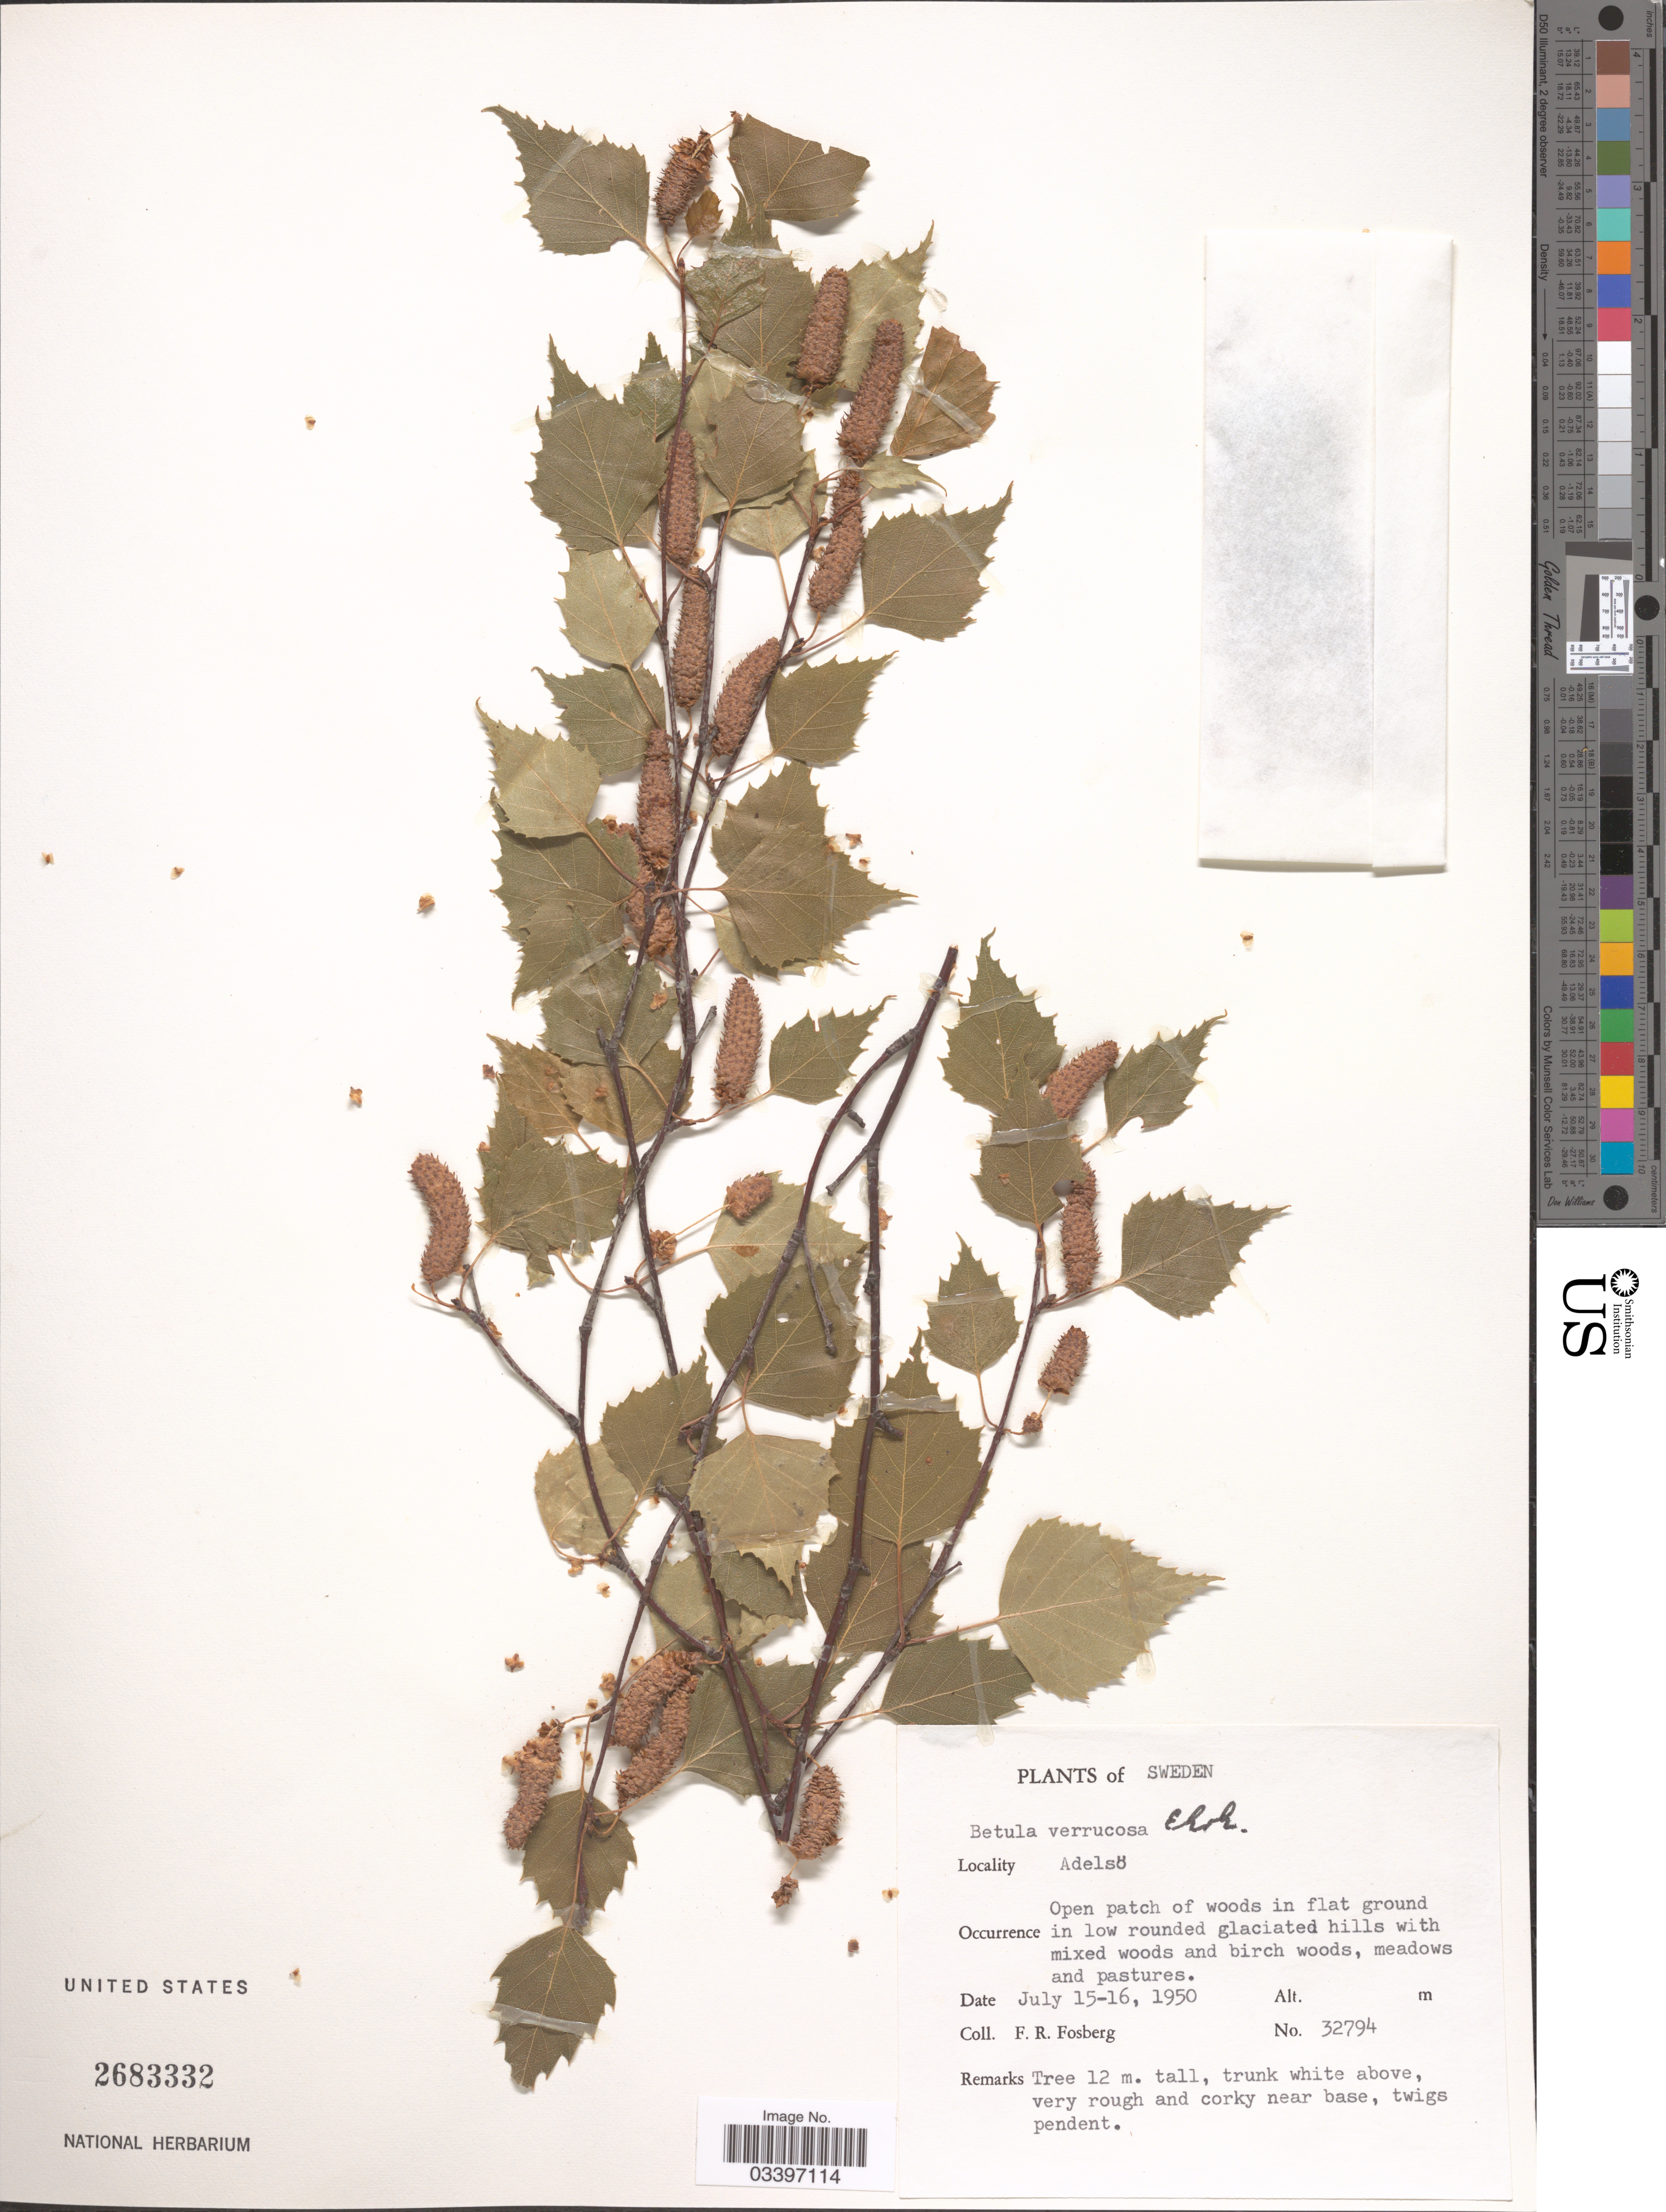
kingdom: Plantae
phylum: Tracheophyta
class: Magnoliopsida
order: Fagales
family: Betulaceae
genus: Betula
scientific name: Betula verrucosa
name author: Ehrh.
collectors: F. R. Fosberg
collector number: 32794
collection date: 1950-07-15/1950-07-16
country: Sweden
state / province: Stockholm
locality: Adelsö.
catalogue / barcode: US 2683332